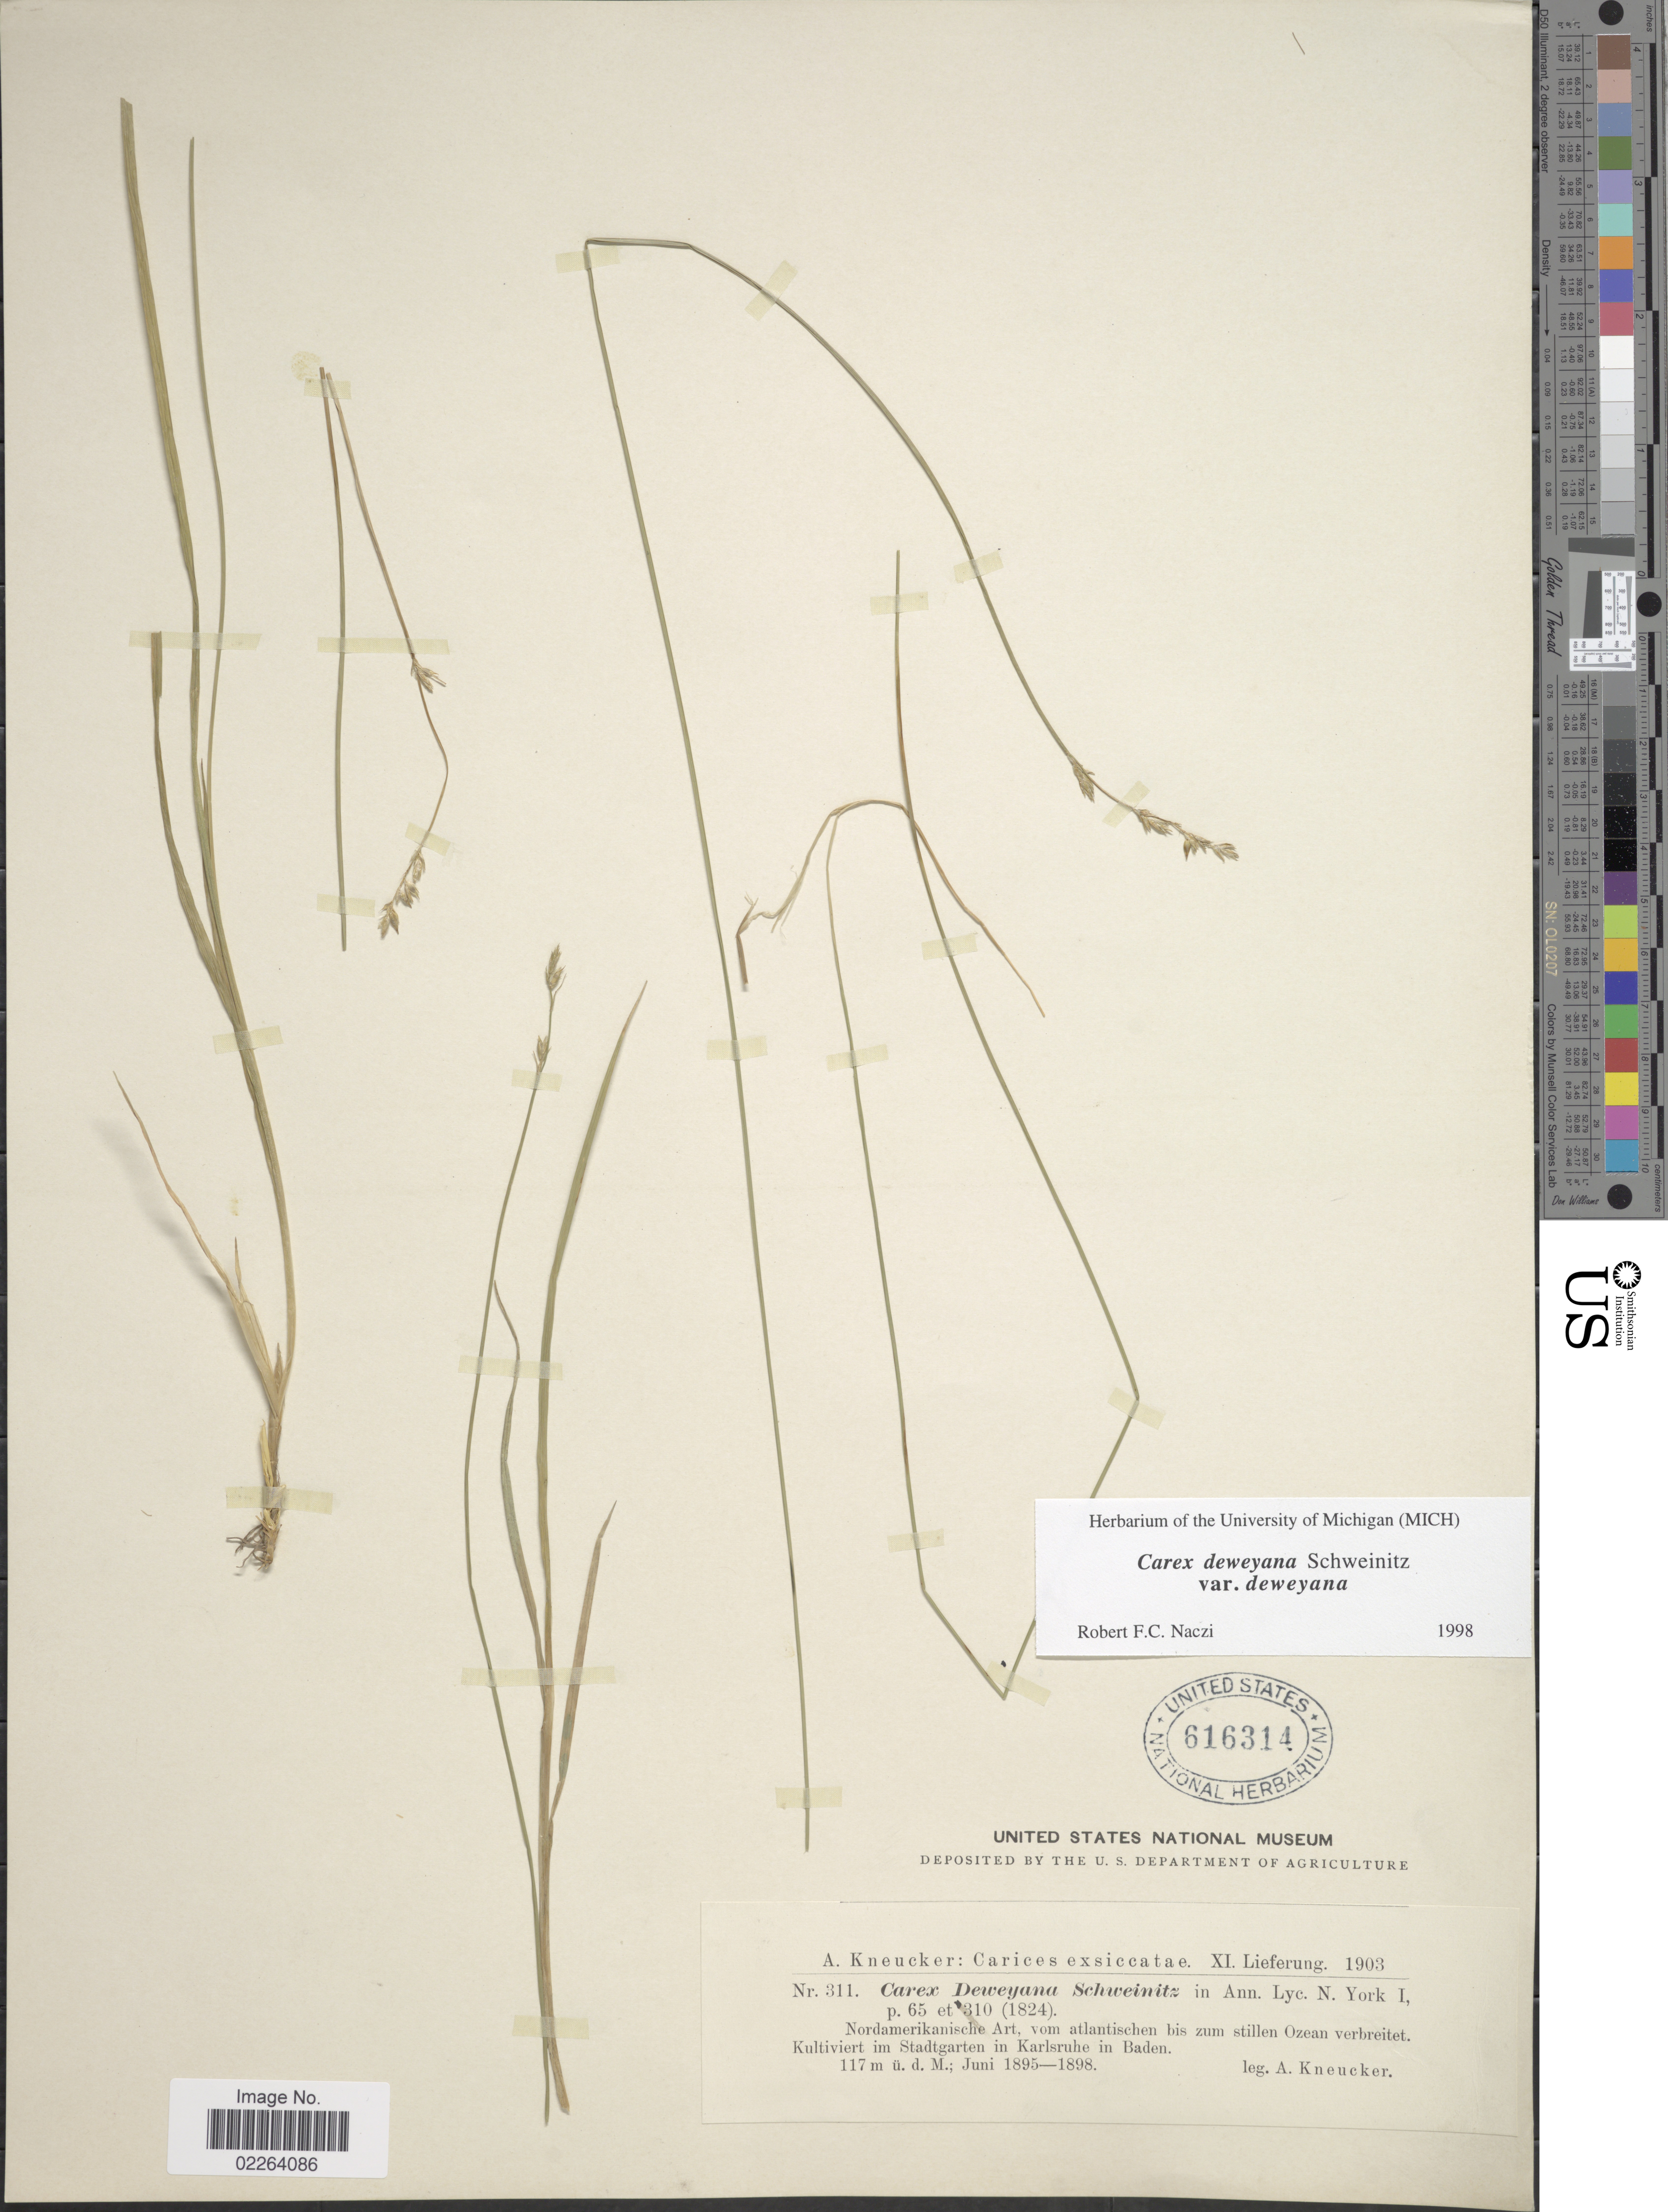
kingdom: Plantae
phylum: Tracheophyta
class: Liliopsida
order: Poales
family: Cyperaceae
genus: Carex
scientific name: Carex deweyana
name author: Schwein.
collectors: A. Kneucker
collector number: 311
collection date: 1895-06/1898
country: Germany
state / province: Baden-Württemberg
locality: Nordamerikanische Art, vom atlatischen bis zum stillen Ozean verbreitet, Kultiviert im Stadtgarten in Karlsruhe in Baden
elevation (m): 117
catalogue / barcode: US 616314